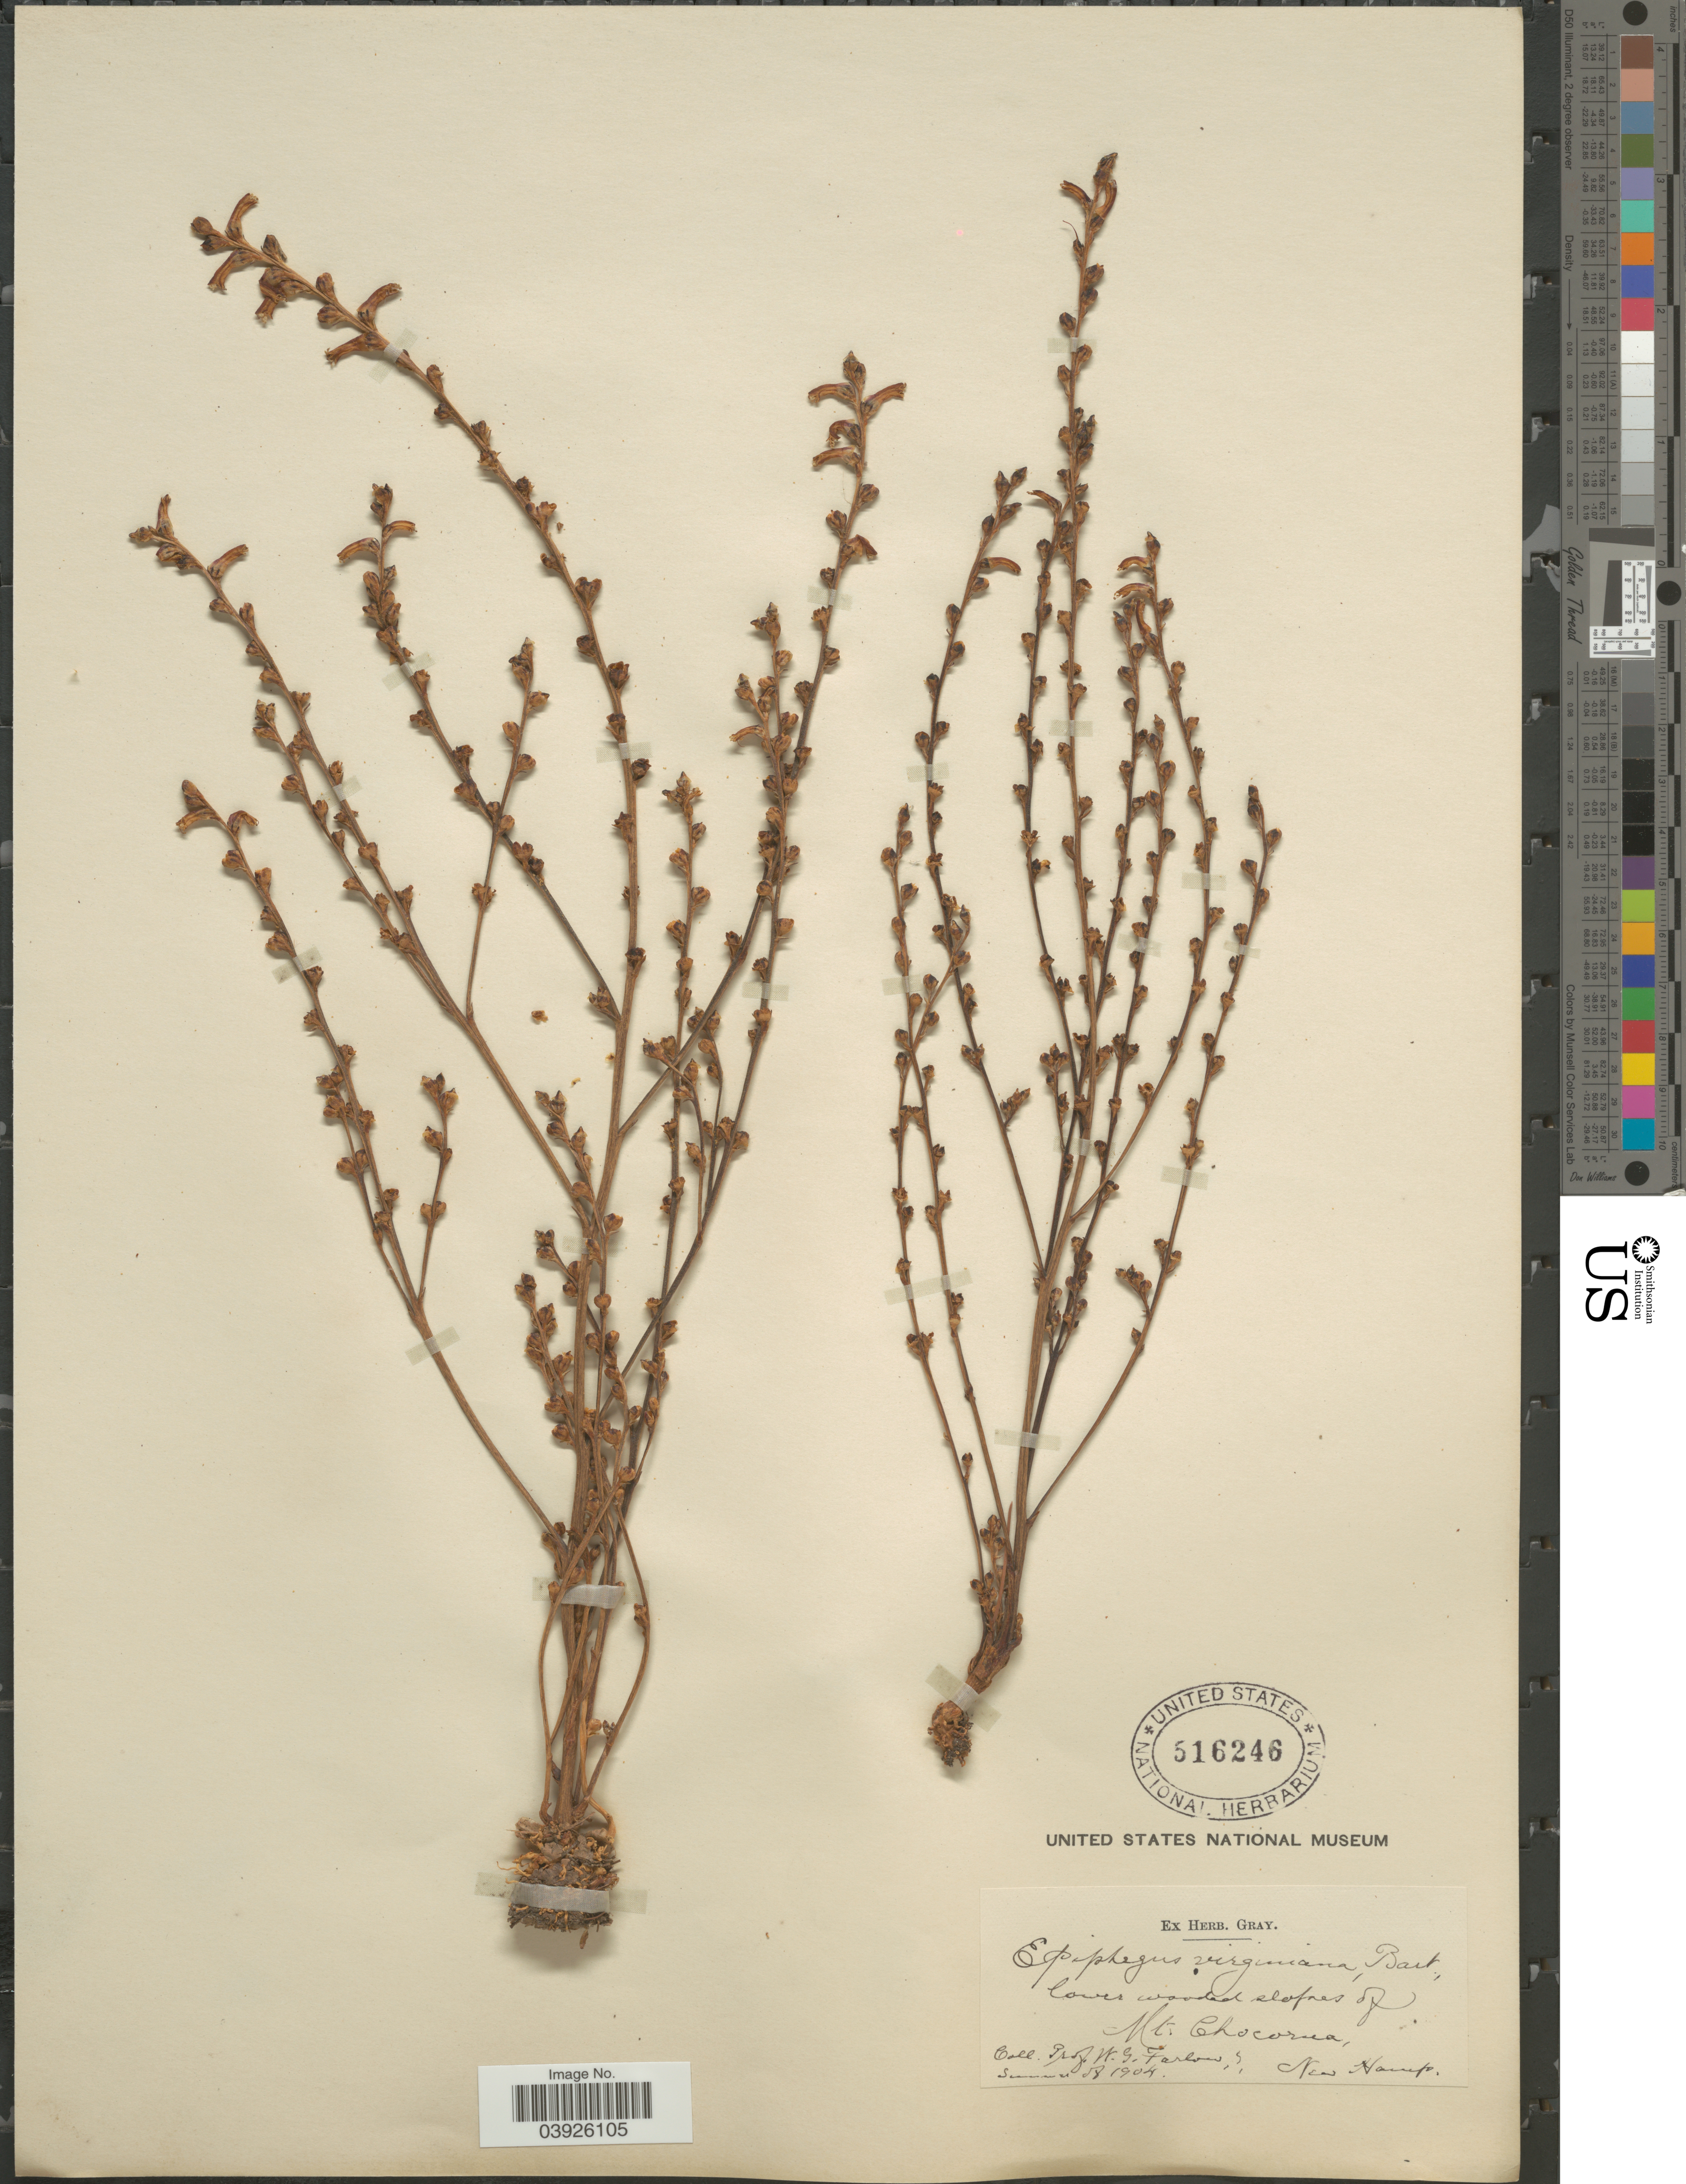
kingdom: Plantae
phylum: Tracheophyta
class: Magnoliopsida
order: Lamiales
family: Orobanchaceae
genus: Epifagus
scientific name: Epifagus virginiana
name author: (L.) W.P.C. Barton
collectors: W. G. Farlow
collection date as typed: Summer of 1904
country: United States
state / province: New Hampshire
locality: Lower wooded slopes of Mt. Chocorna.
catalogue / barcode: US 516246